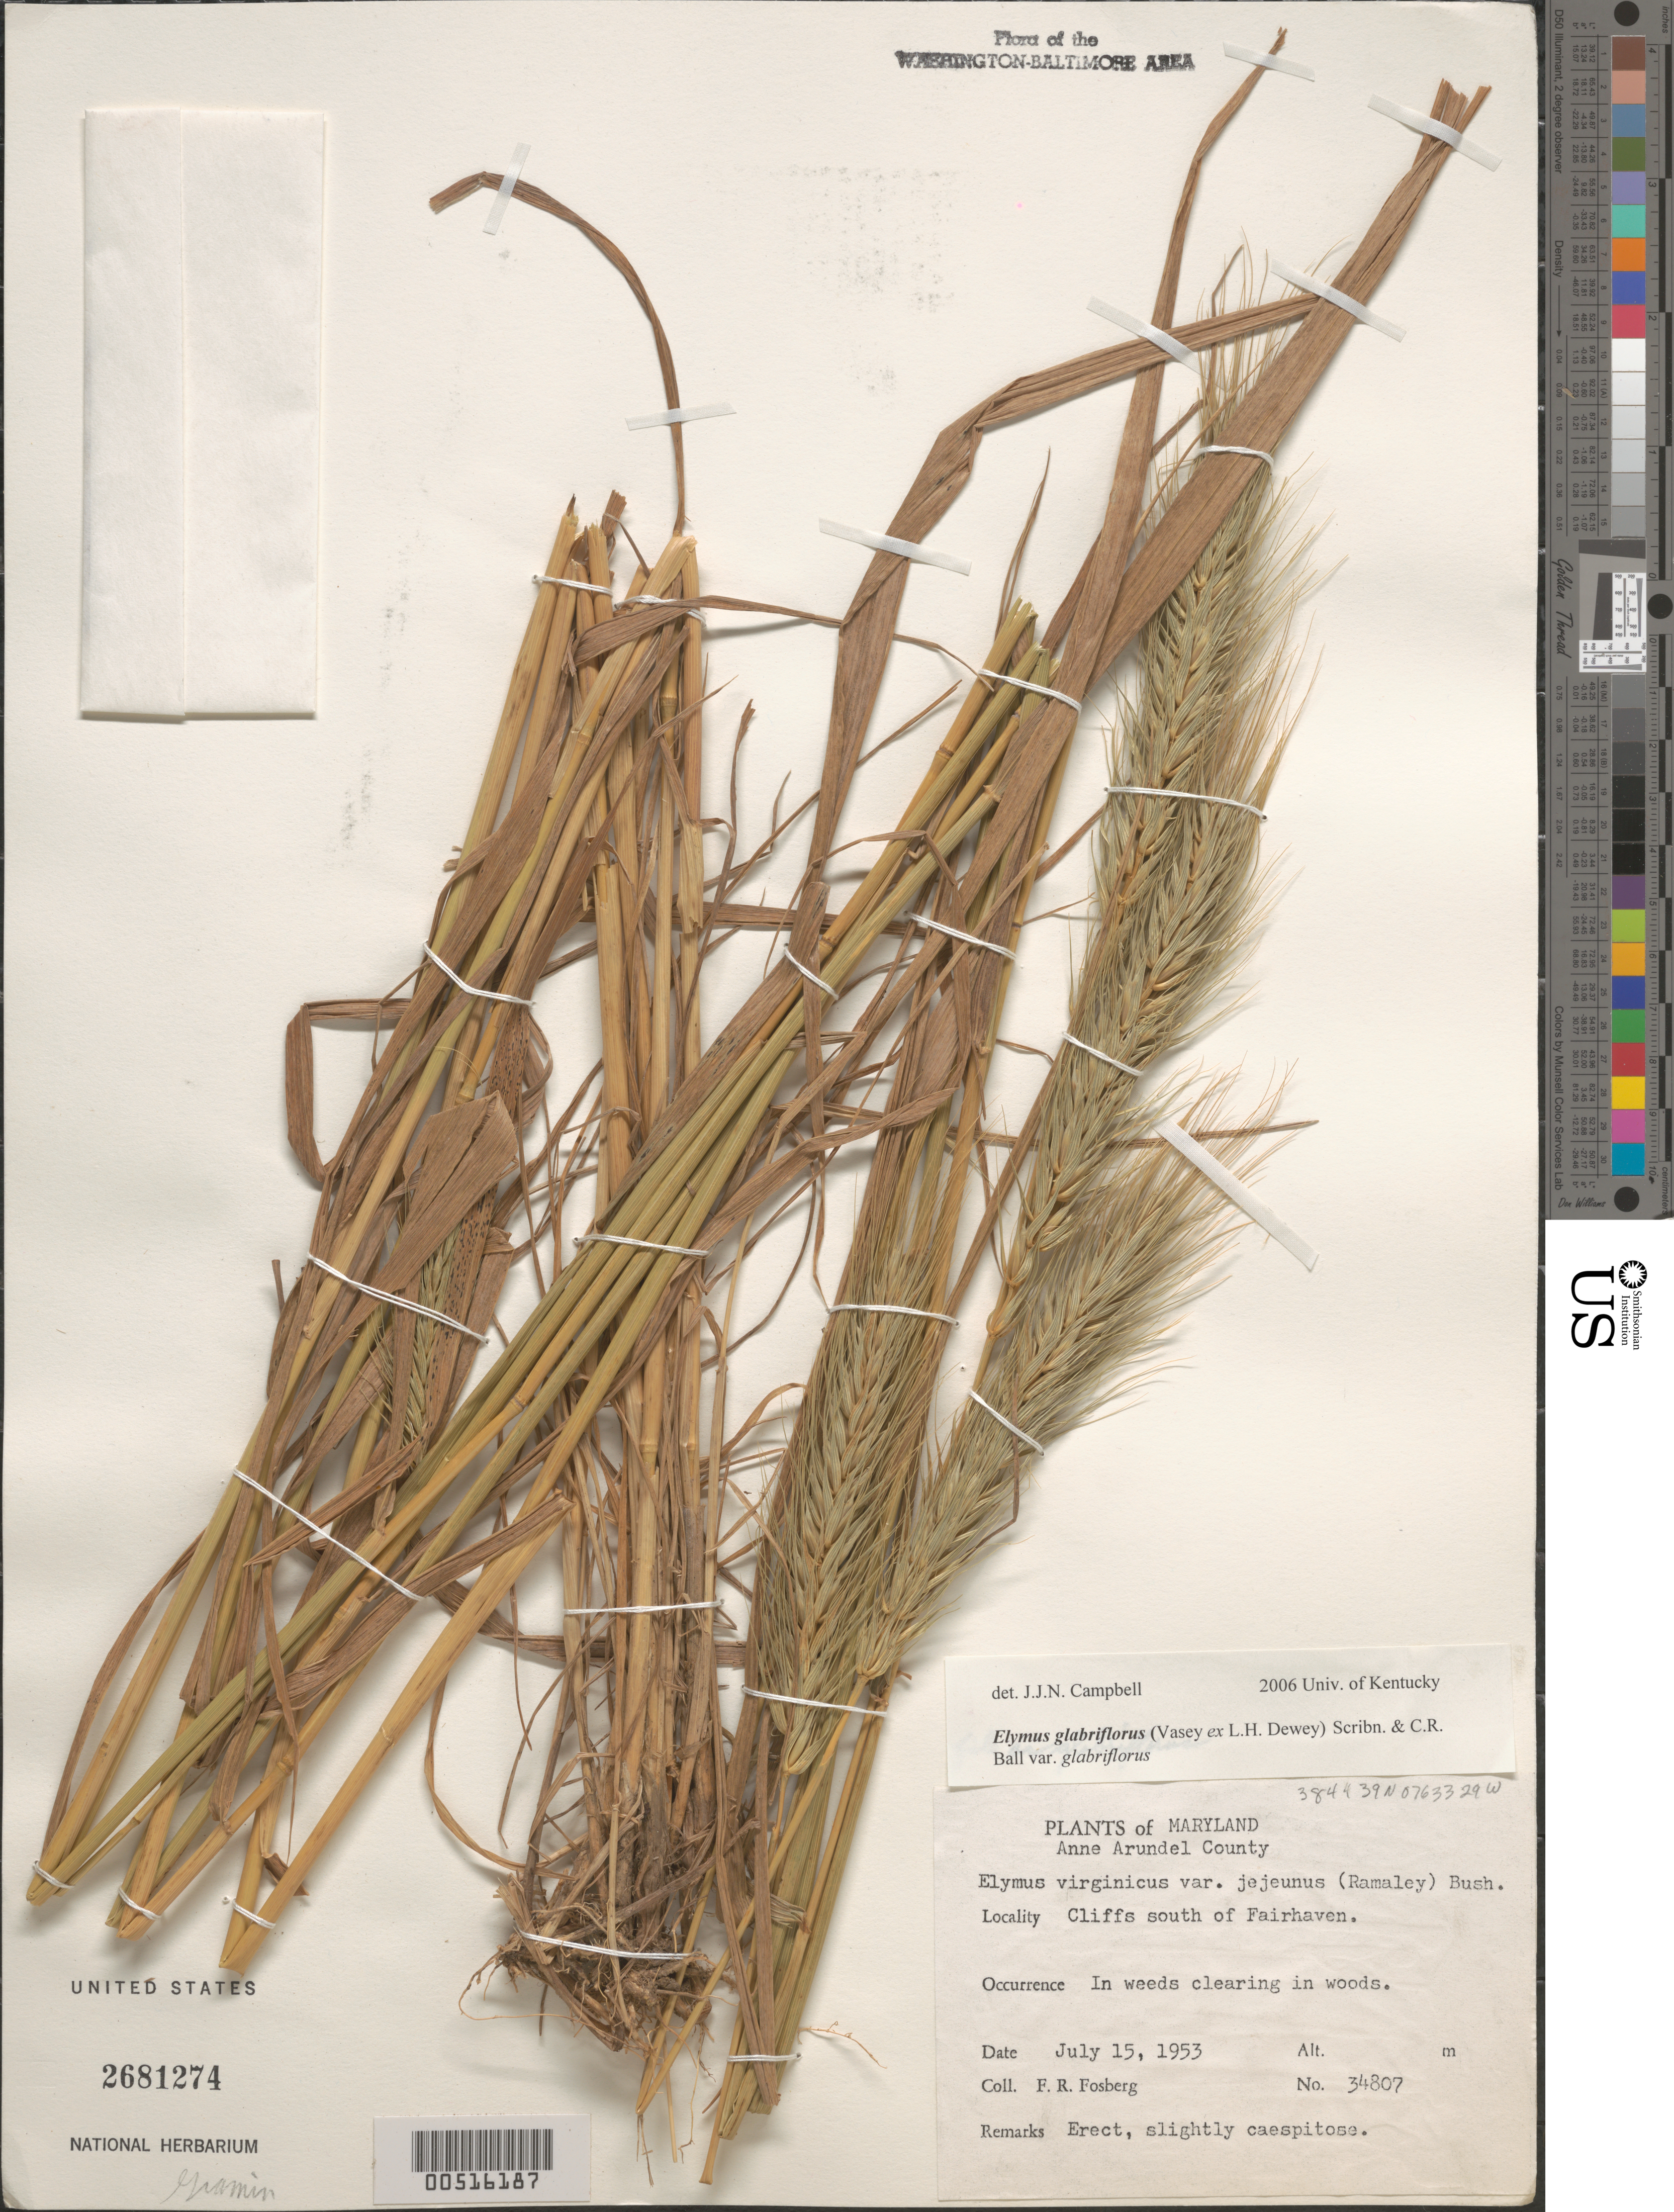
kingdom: Plantae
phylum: Tracheophyta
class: Liliopsida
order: Poales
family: Poaceae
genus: Elymus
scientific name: Elymus glabriflorus var. glabriflorus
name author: (Vasey ex L.H. Dewey) Scribn. & C.R. Ball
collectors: F. R. Fosberg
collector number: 34807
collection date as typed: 15 Jul 1953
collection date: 1953-07-15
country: United States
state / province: Maryland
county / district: Anne Arundel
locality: South of Fairhaven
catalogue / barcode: US 2681274